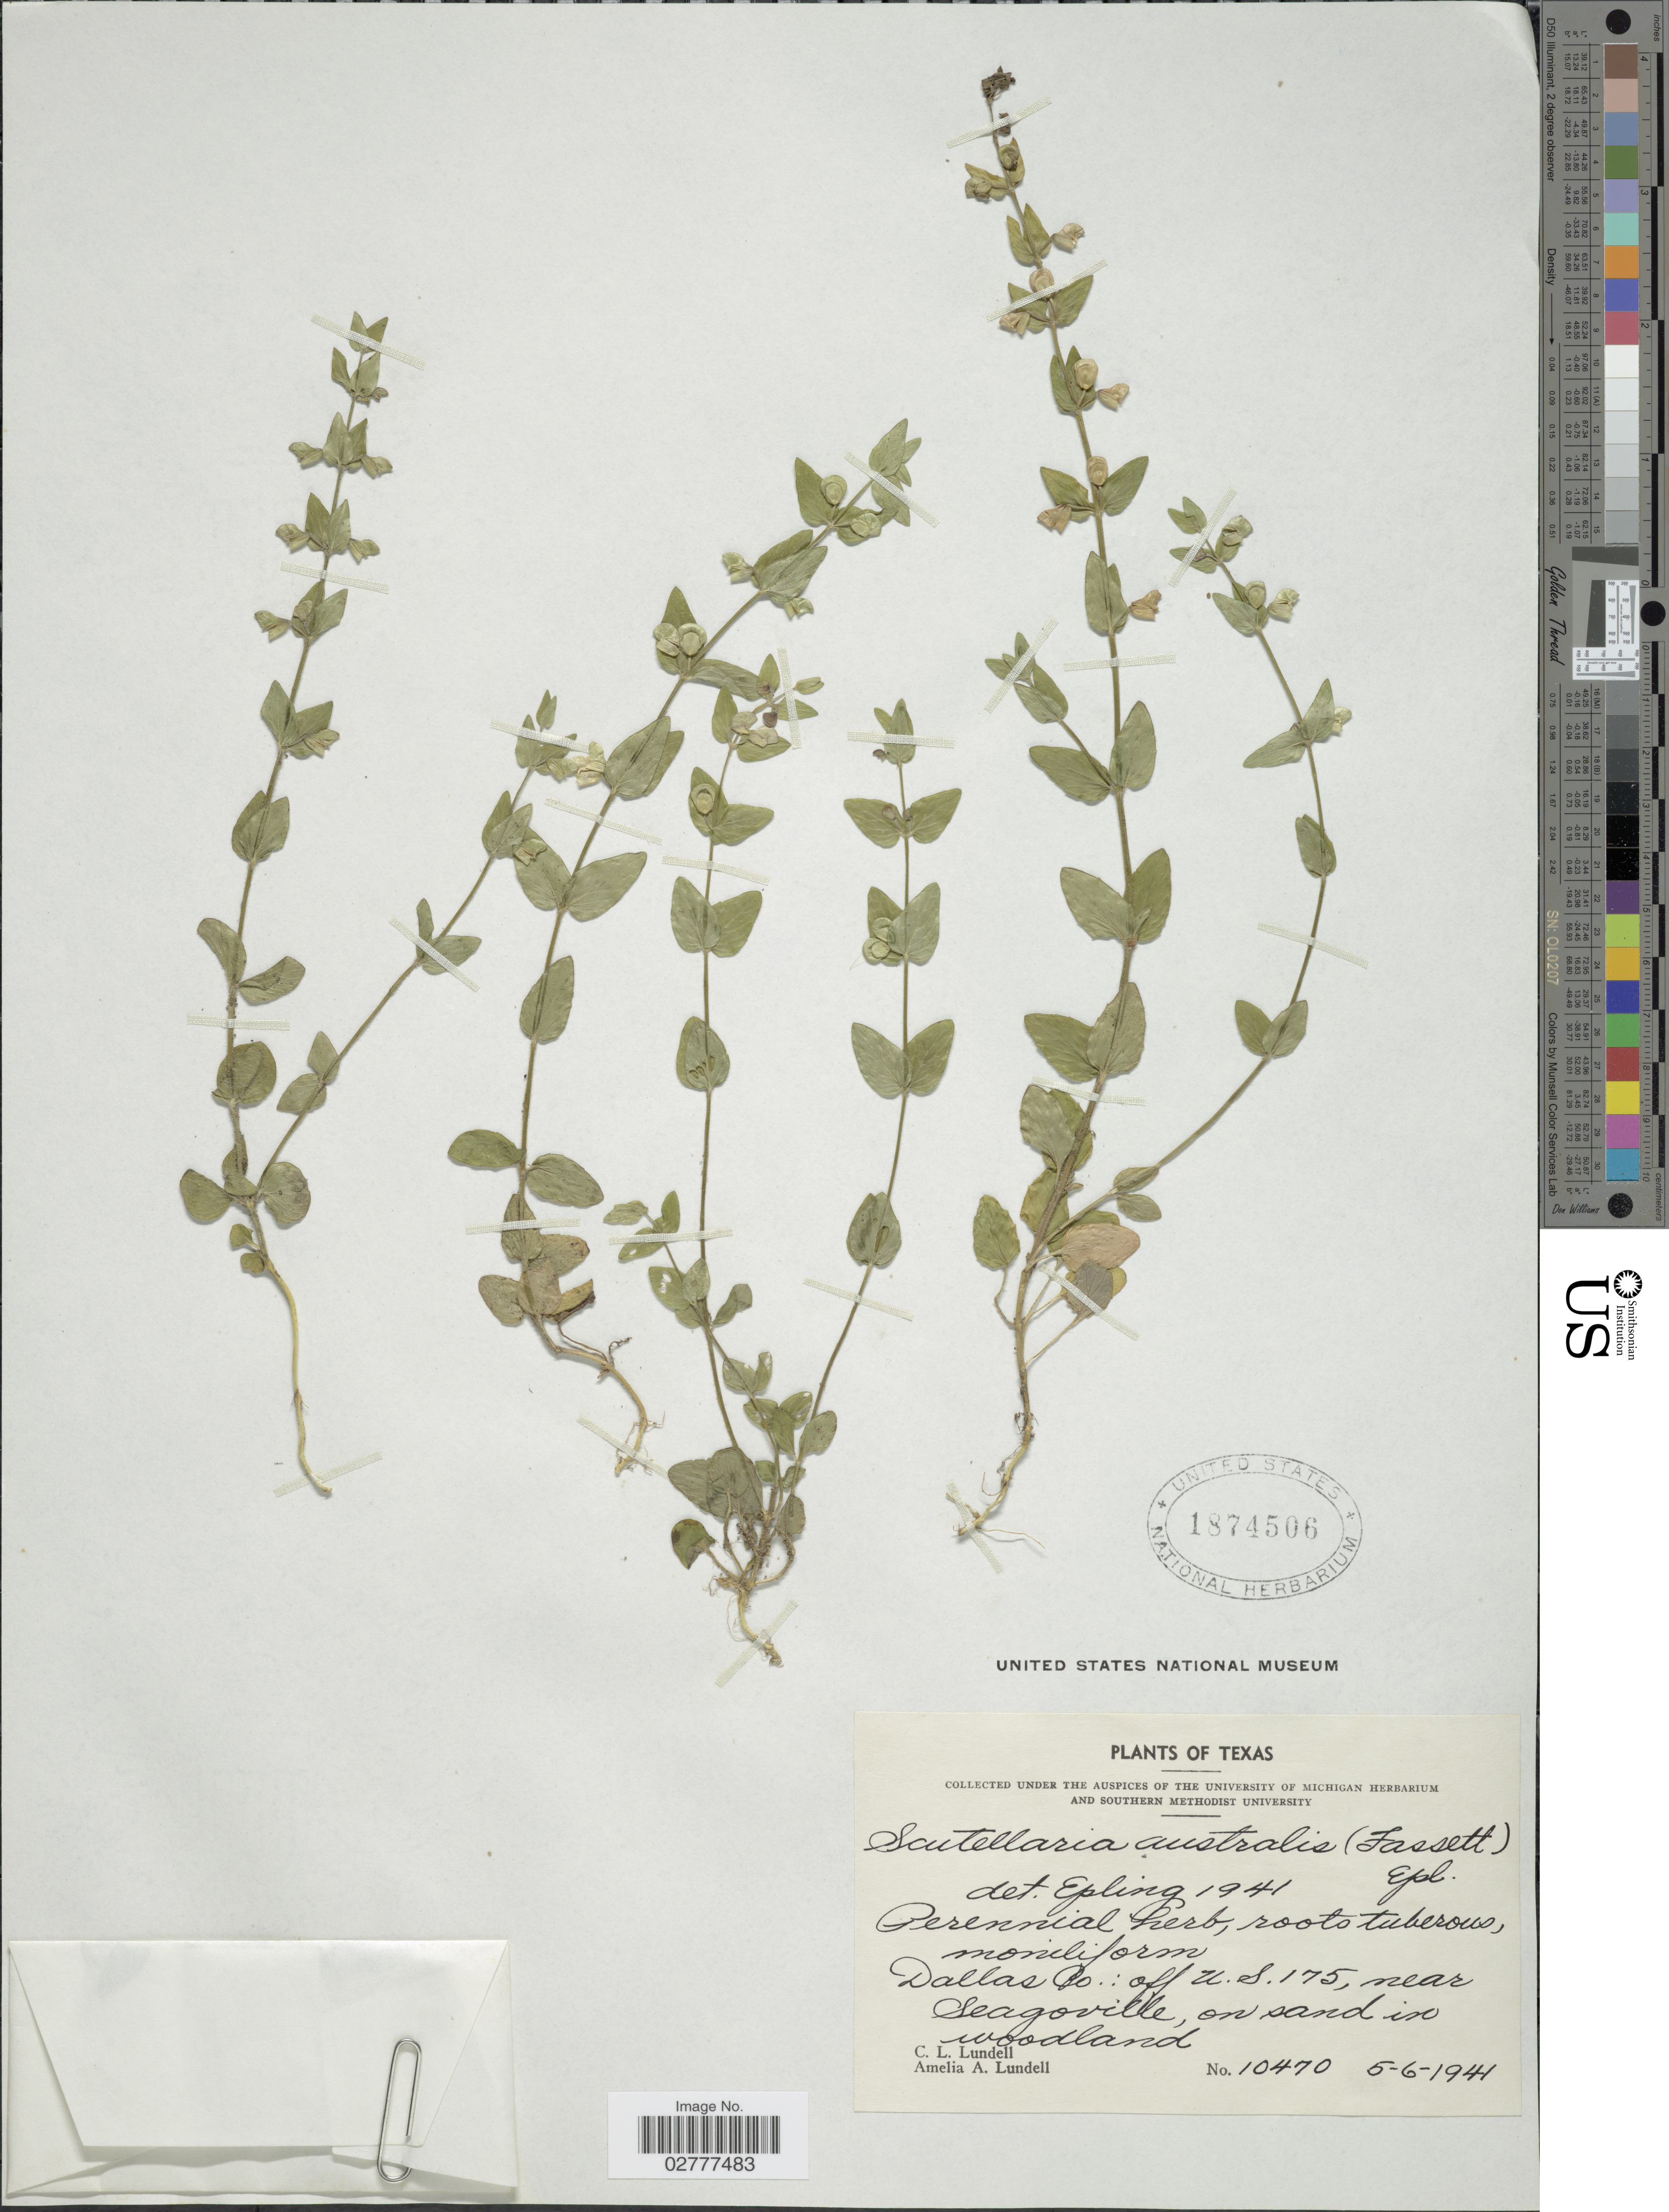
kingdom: Plantae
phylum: Tracheophyta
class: Magnoliopsida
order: Lamiales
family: Lamiaceae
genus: Scutellaria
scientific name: Scutellaria australis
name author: (Fassett) Epling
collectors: C. L. Lundell & A. A. Lundell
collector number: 10470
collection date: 1941-05-06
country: United States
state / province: Texas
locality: Dallas Co.: off U.S. 175, near Seagoville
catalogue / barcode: US 1874506